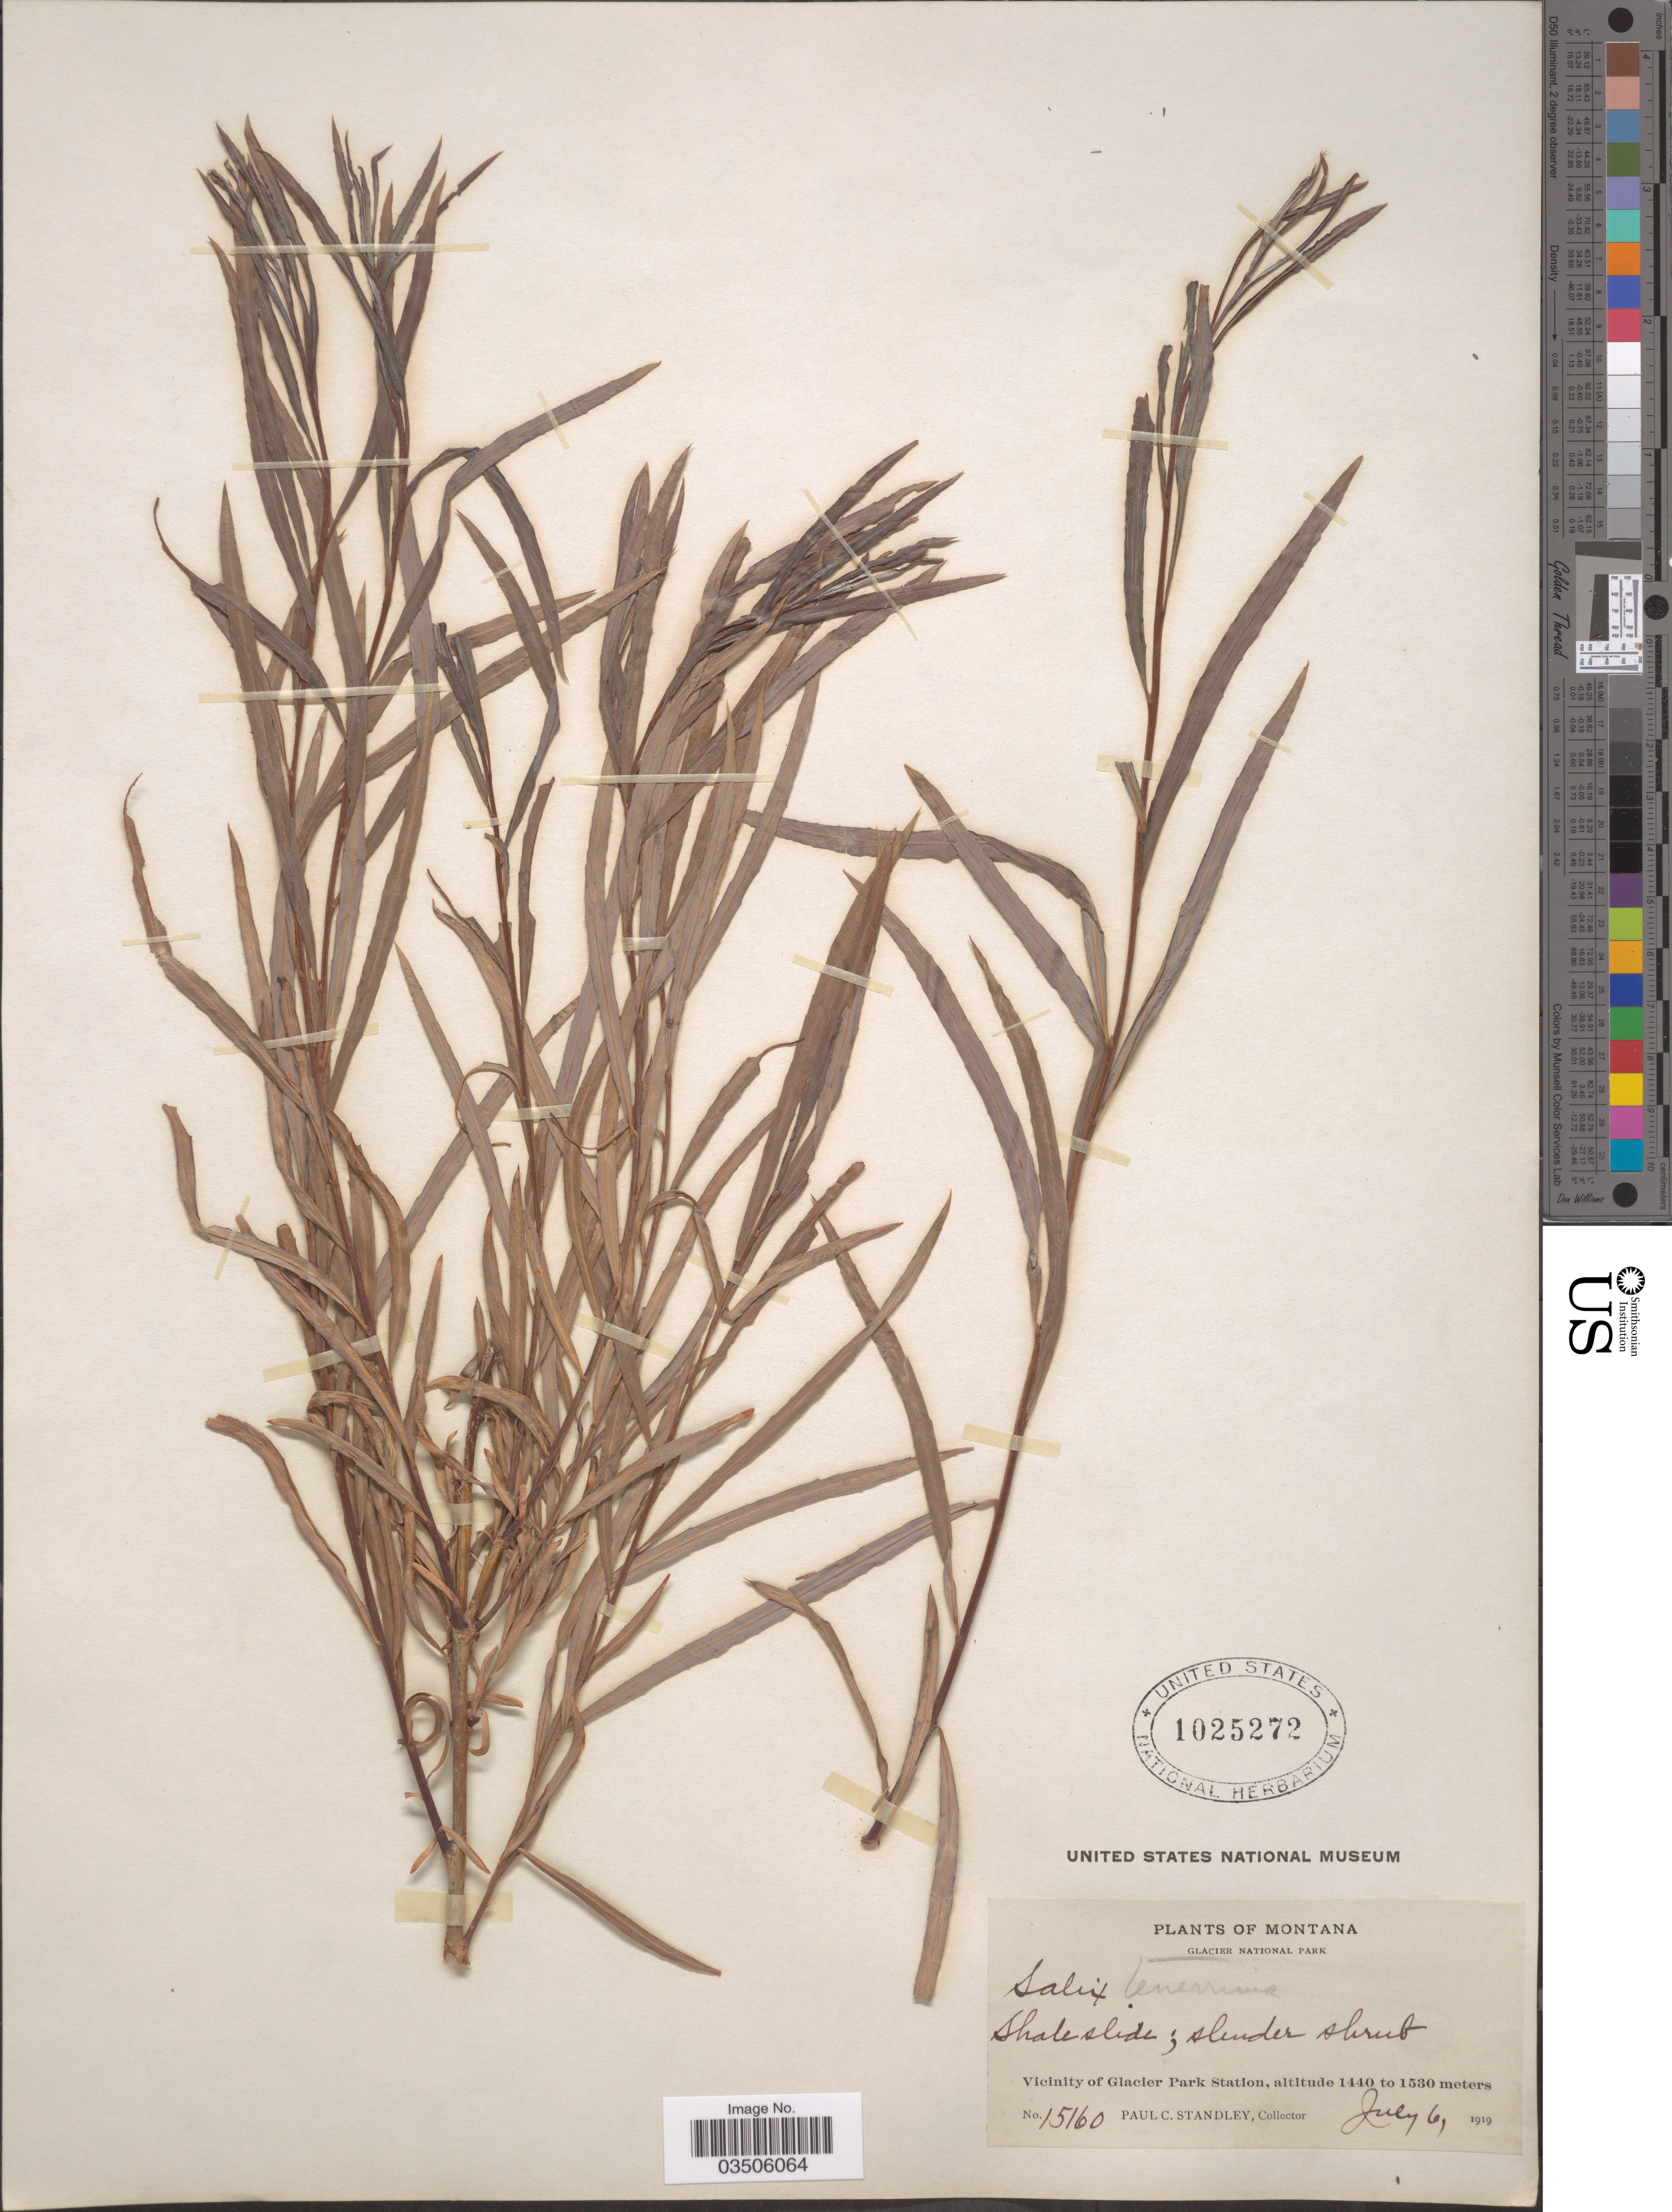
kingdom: Plantae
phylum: Tracheophyta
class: Magnoliopsida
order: Malpighiales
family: Salicaceae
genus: Salix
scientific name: Salix tenerrima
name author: (L.F. Hend.) A. Heller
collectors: P. C. Standley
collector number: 15160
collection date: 1919-07-06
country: United States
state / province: Montana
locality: Glacier National Park. Vicinity of Glacier Park Station.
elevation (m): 1440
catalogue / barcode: US 1025272